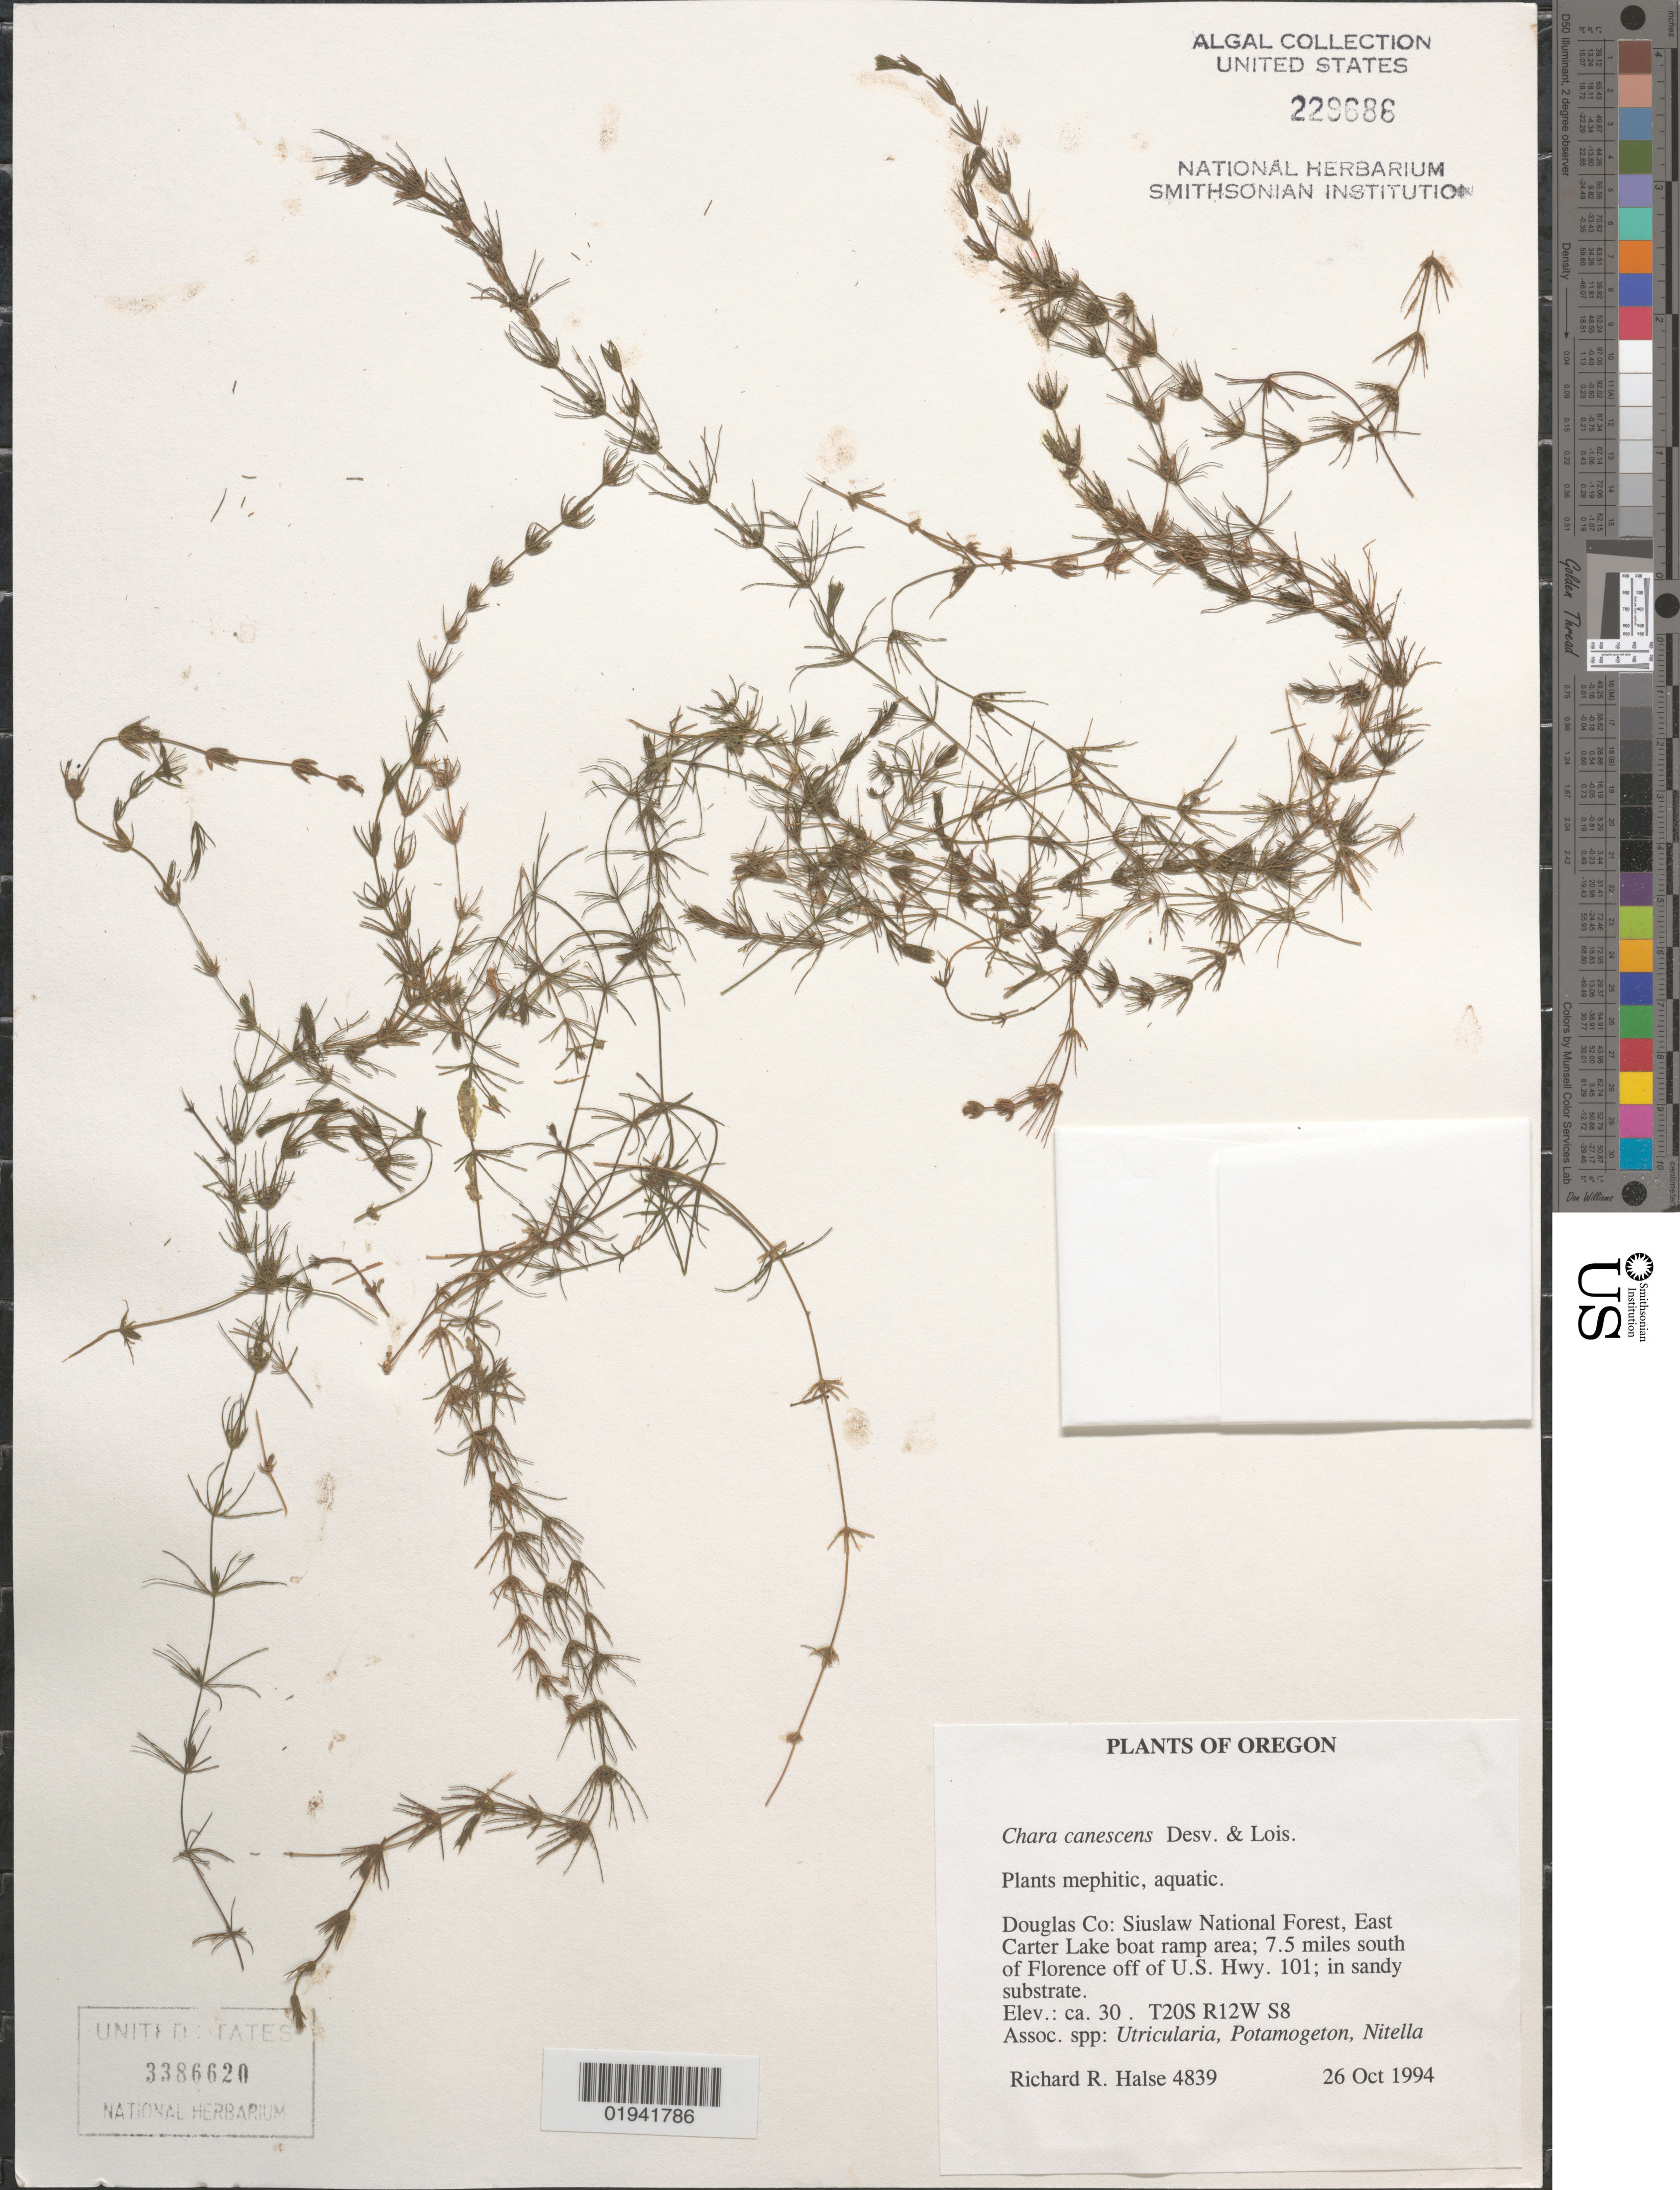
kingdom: Plantae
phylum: Charophyta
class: Charophyceae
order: Charales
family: Characeae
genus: Chara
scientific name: Chara canescens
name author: Loisel.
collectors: R. Halse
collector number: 4839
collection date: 1994-10-26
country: United States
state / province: Oregon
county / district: Douglas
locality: Douglas Co: Siuslaw National Forest, East Carter Lake boat ramp area; 7.5 miles south of Florence off of U.S. Hwy. 101. T20S R12W SW8.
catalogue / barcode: US 3386620